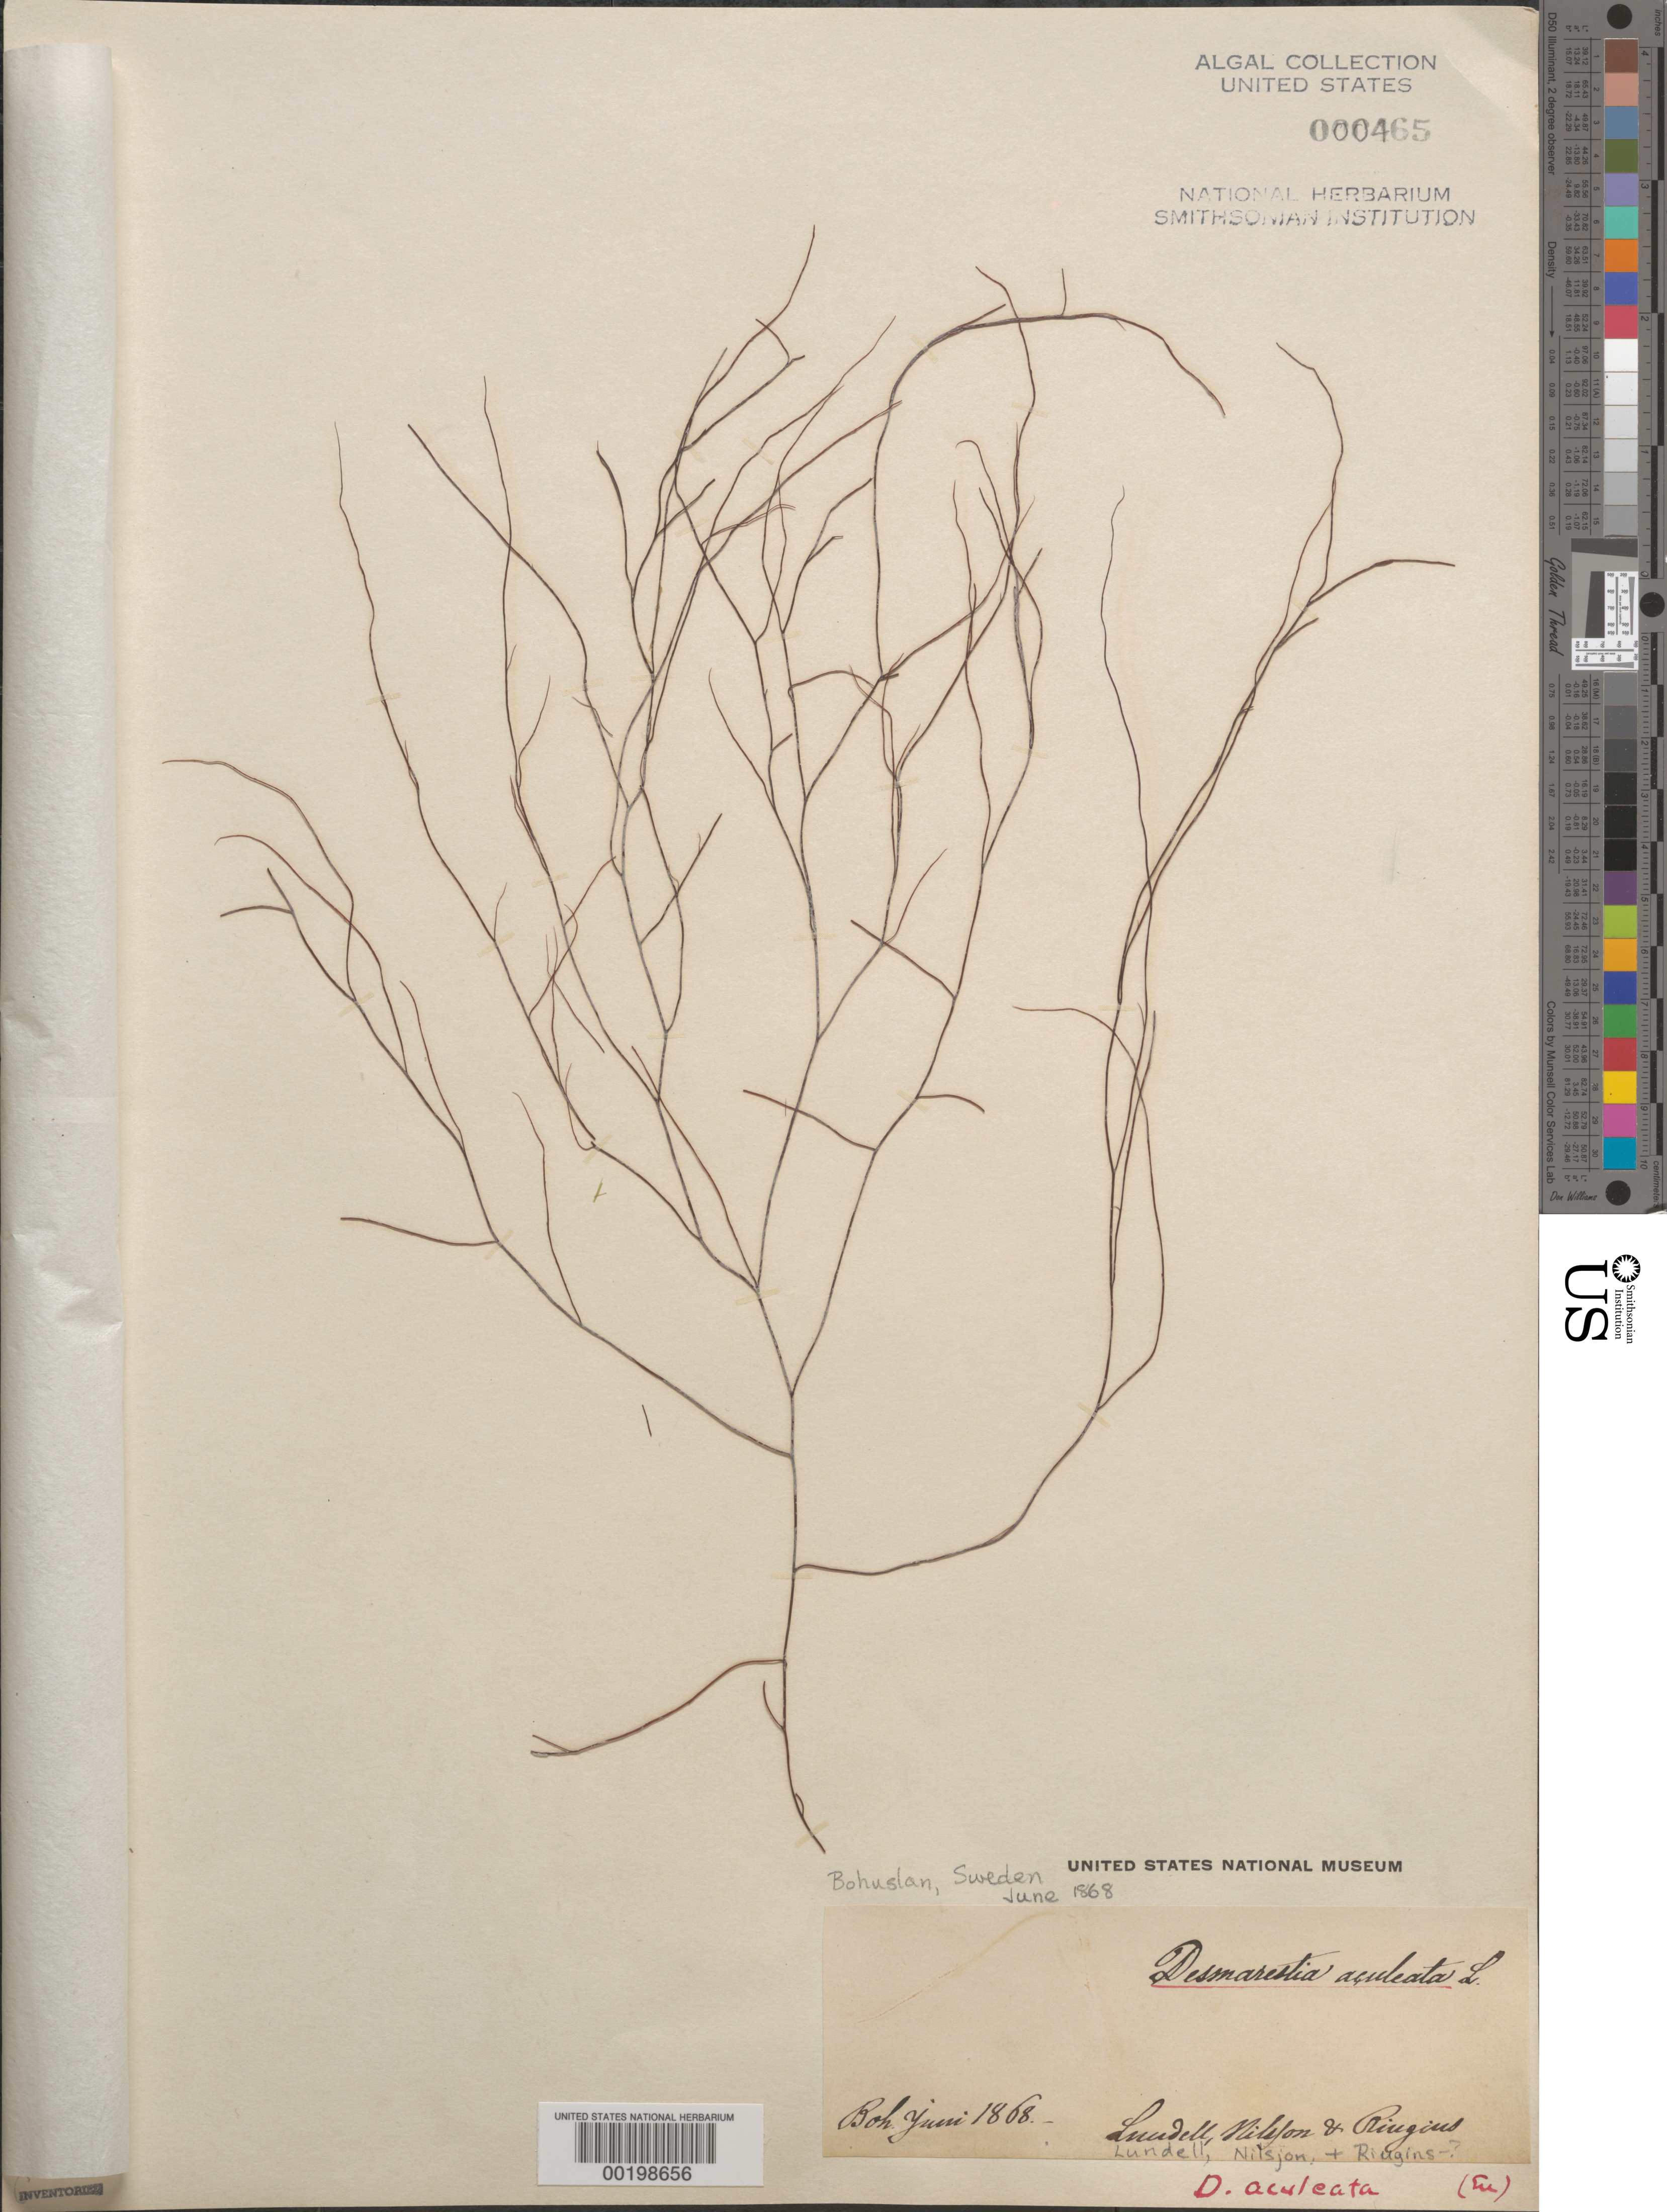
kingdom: Chromista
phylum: Ochrophyta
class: Phaeophyceae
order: Desmarestiales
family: Desmarestiaceae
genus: Desmarestia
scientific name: Desmarestia aculeata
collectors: -- Lundell, -. Nilsjon & -. Riugins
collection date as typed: Jun 1868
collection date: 1868-06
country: Sweden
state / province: Västra Götaland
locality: Bohuslan (boh.)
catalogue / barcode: US 465